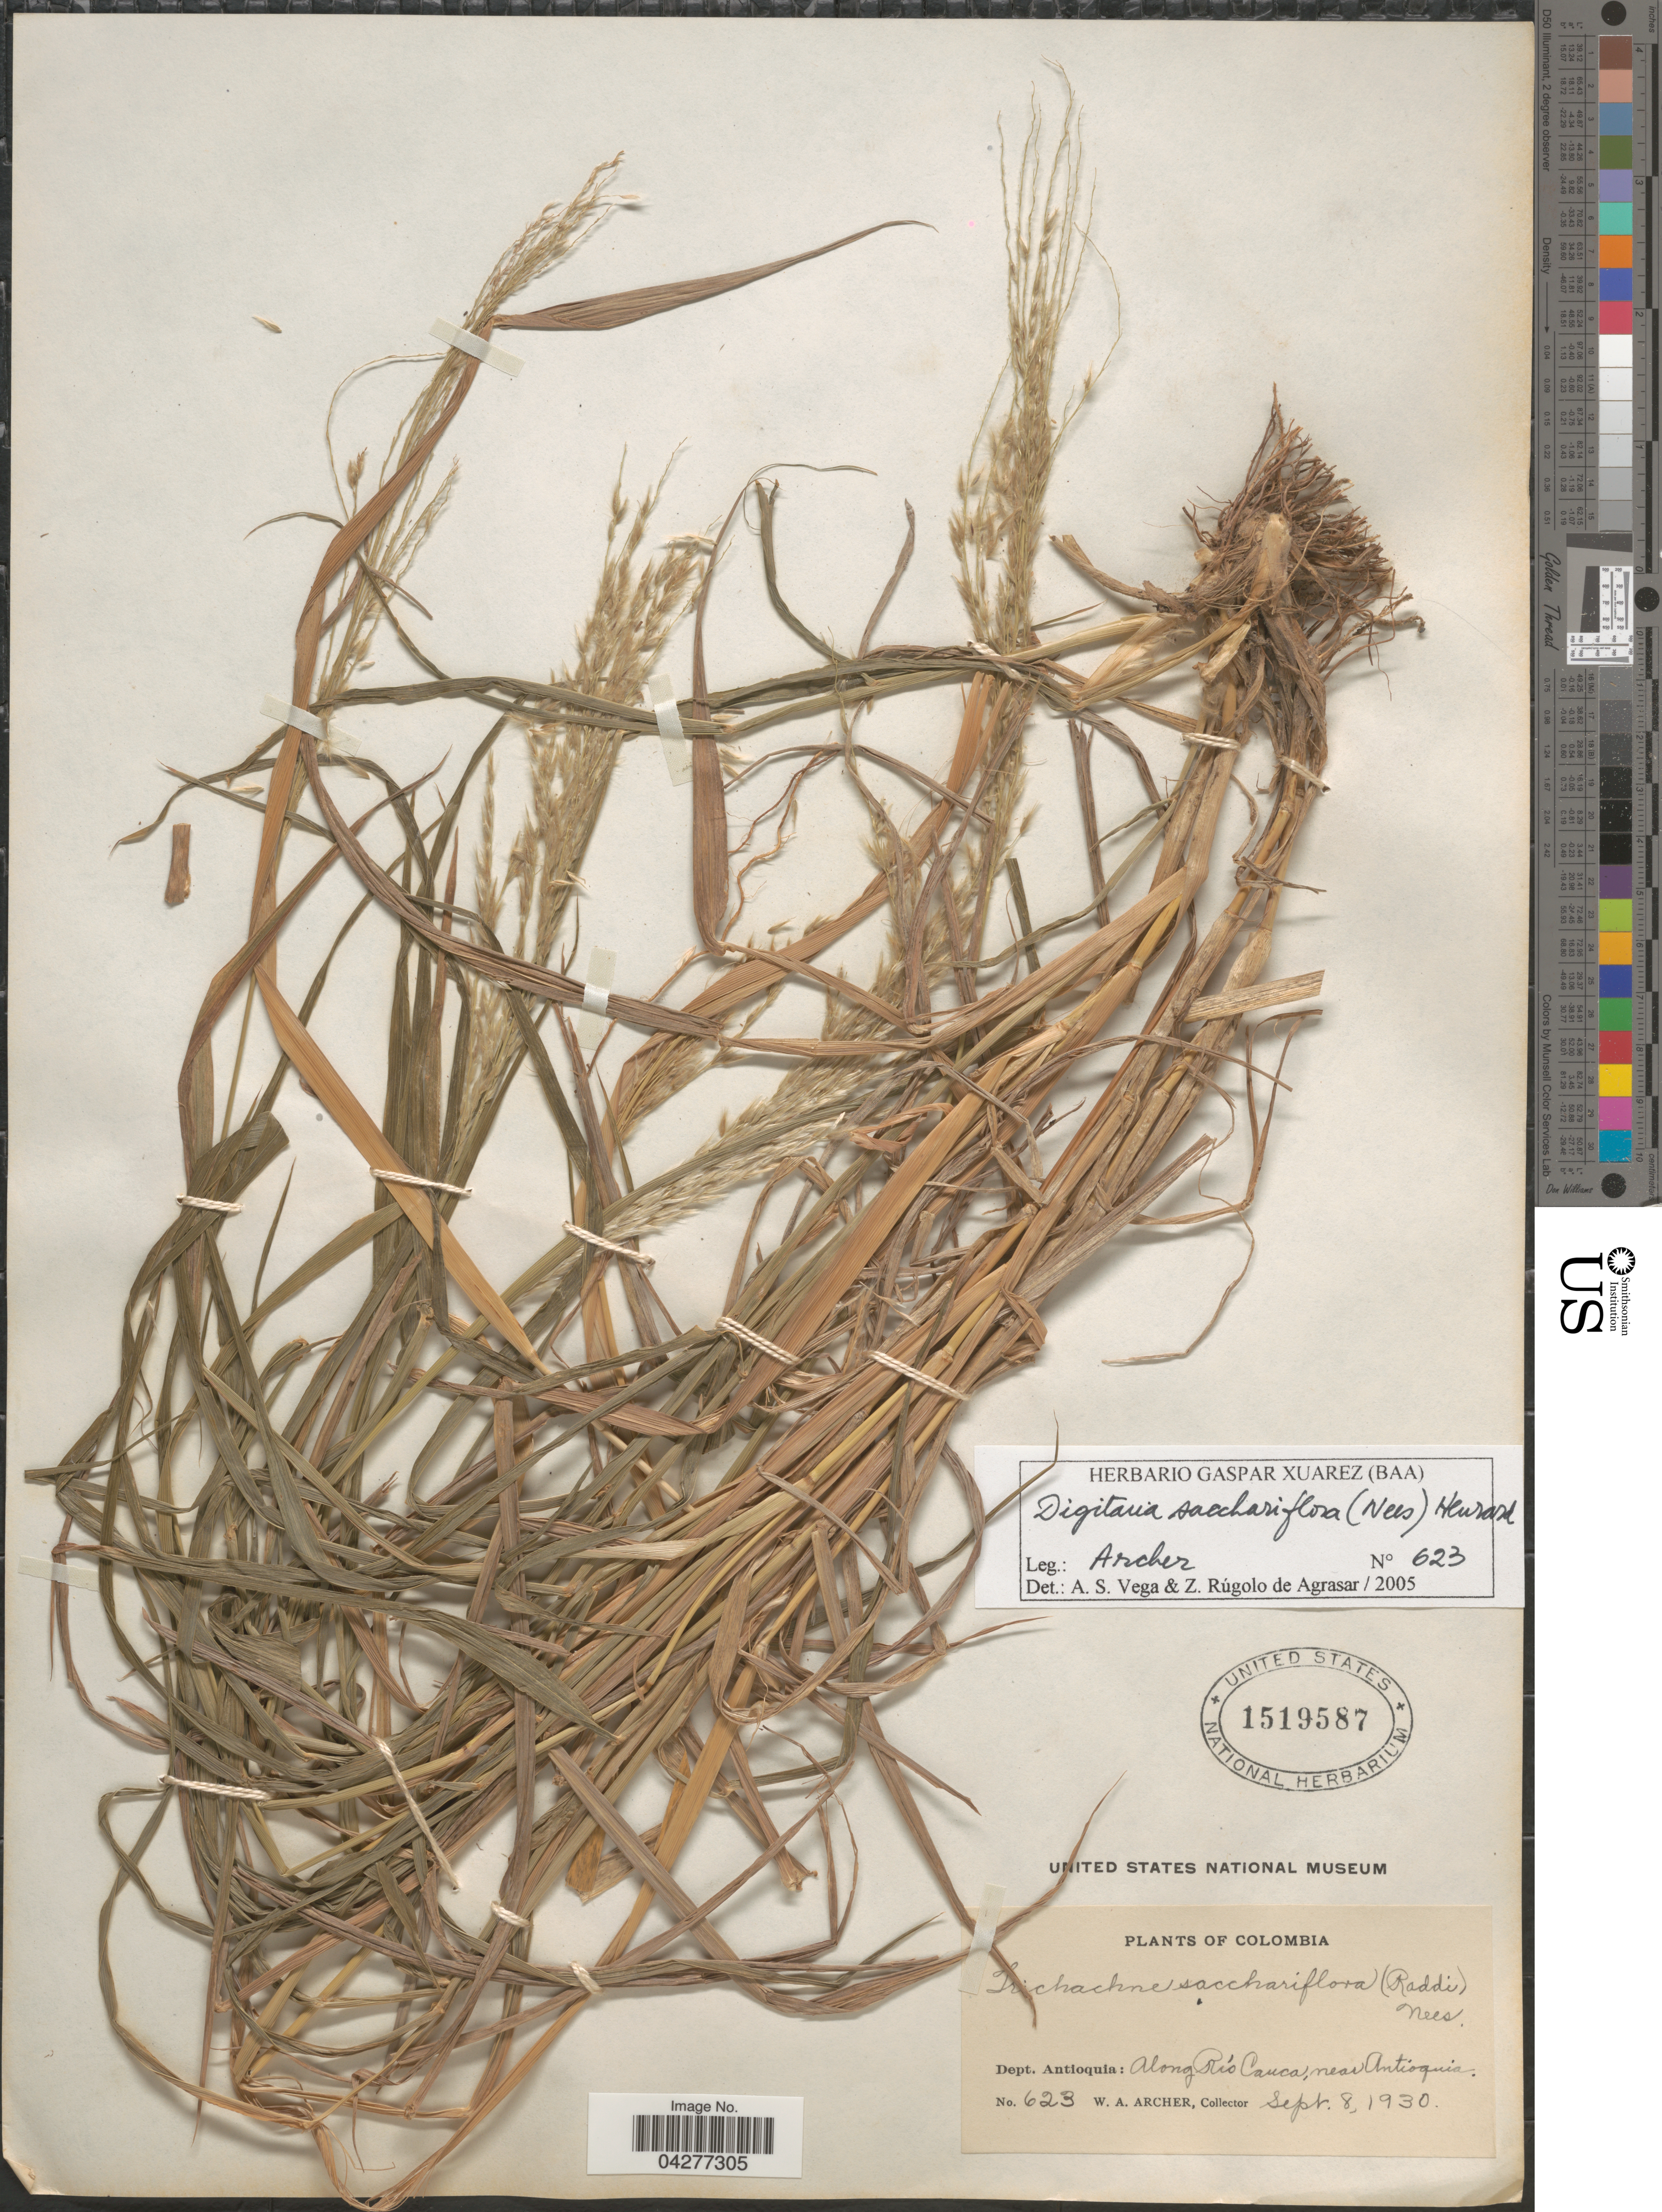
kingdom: Plantae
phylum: Tracheophyta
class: Liliopsida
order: Poales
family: Poaceae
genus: Digitaria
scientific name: Digitaria sacchariflora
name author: (Nees) Henr.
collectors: W. Archer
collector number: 623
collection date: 1930-09-08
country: Colombia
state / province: Antioquia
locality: Dept. Antioquia: Along Río Cauca, near Antioquia.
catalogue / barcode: US 1519587